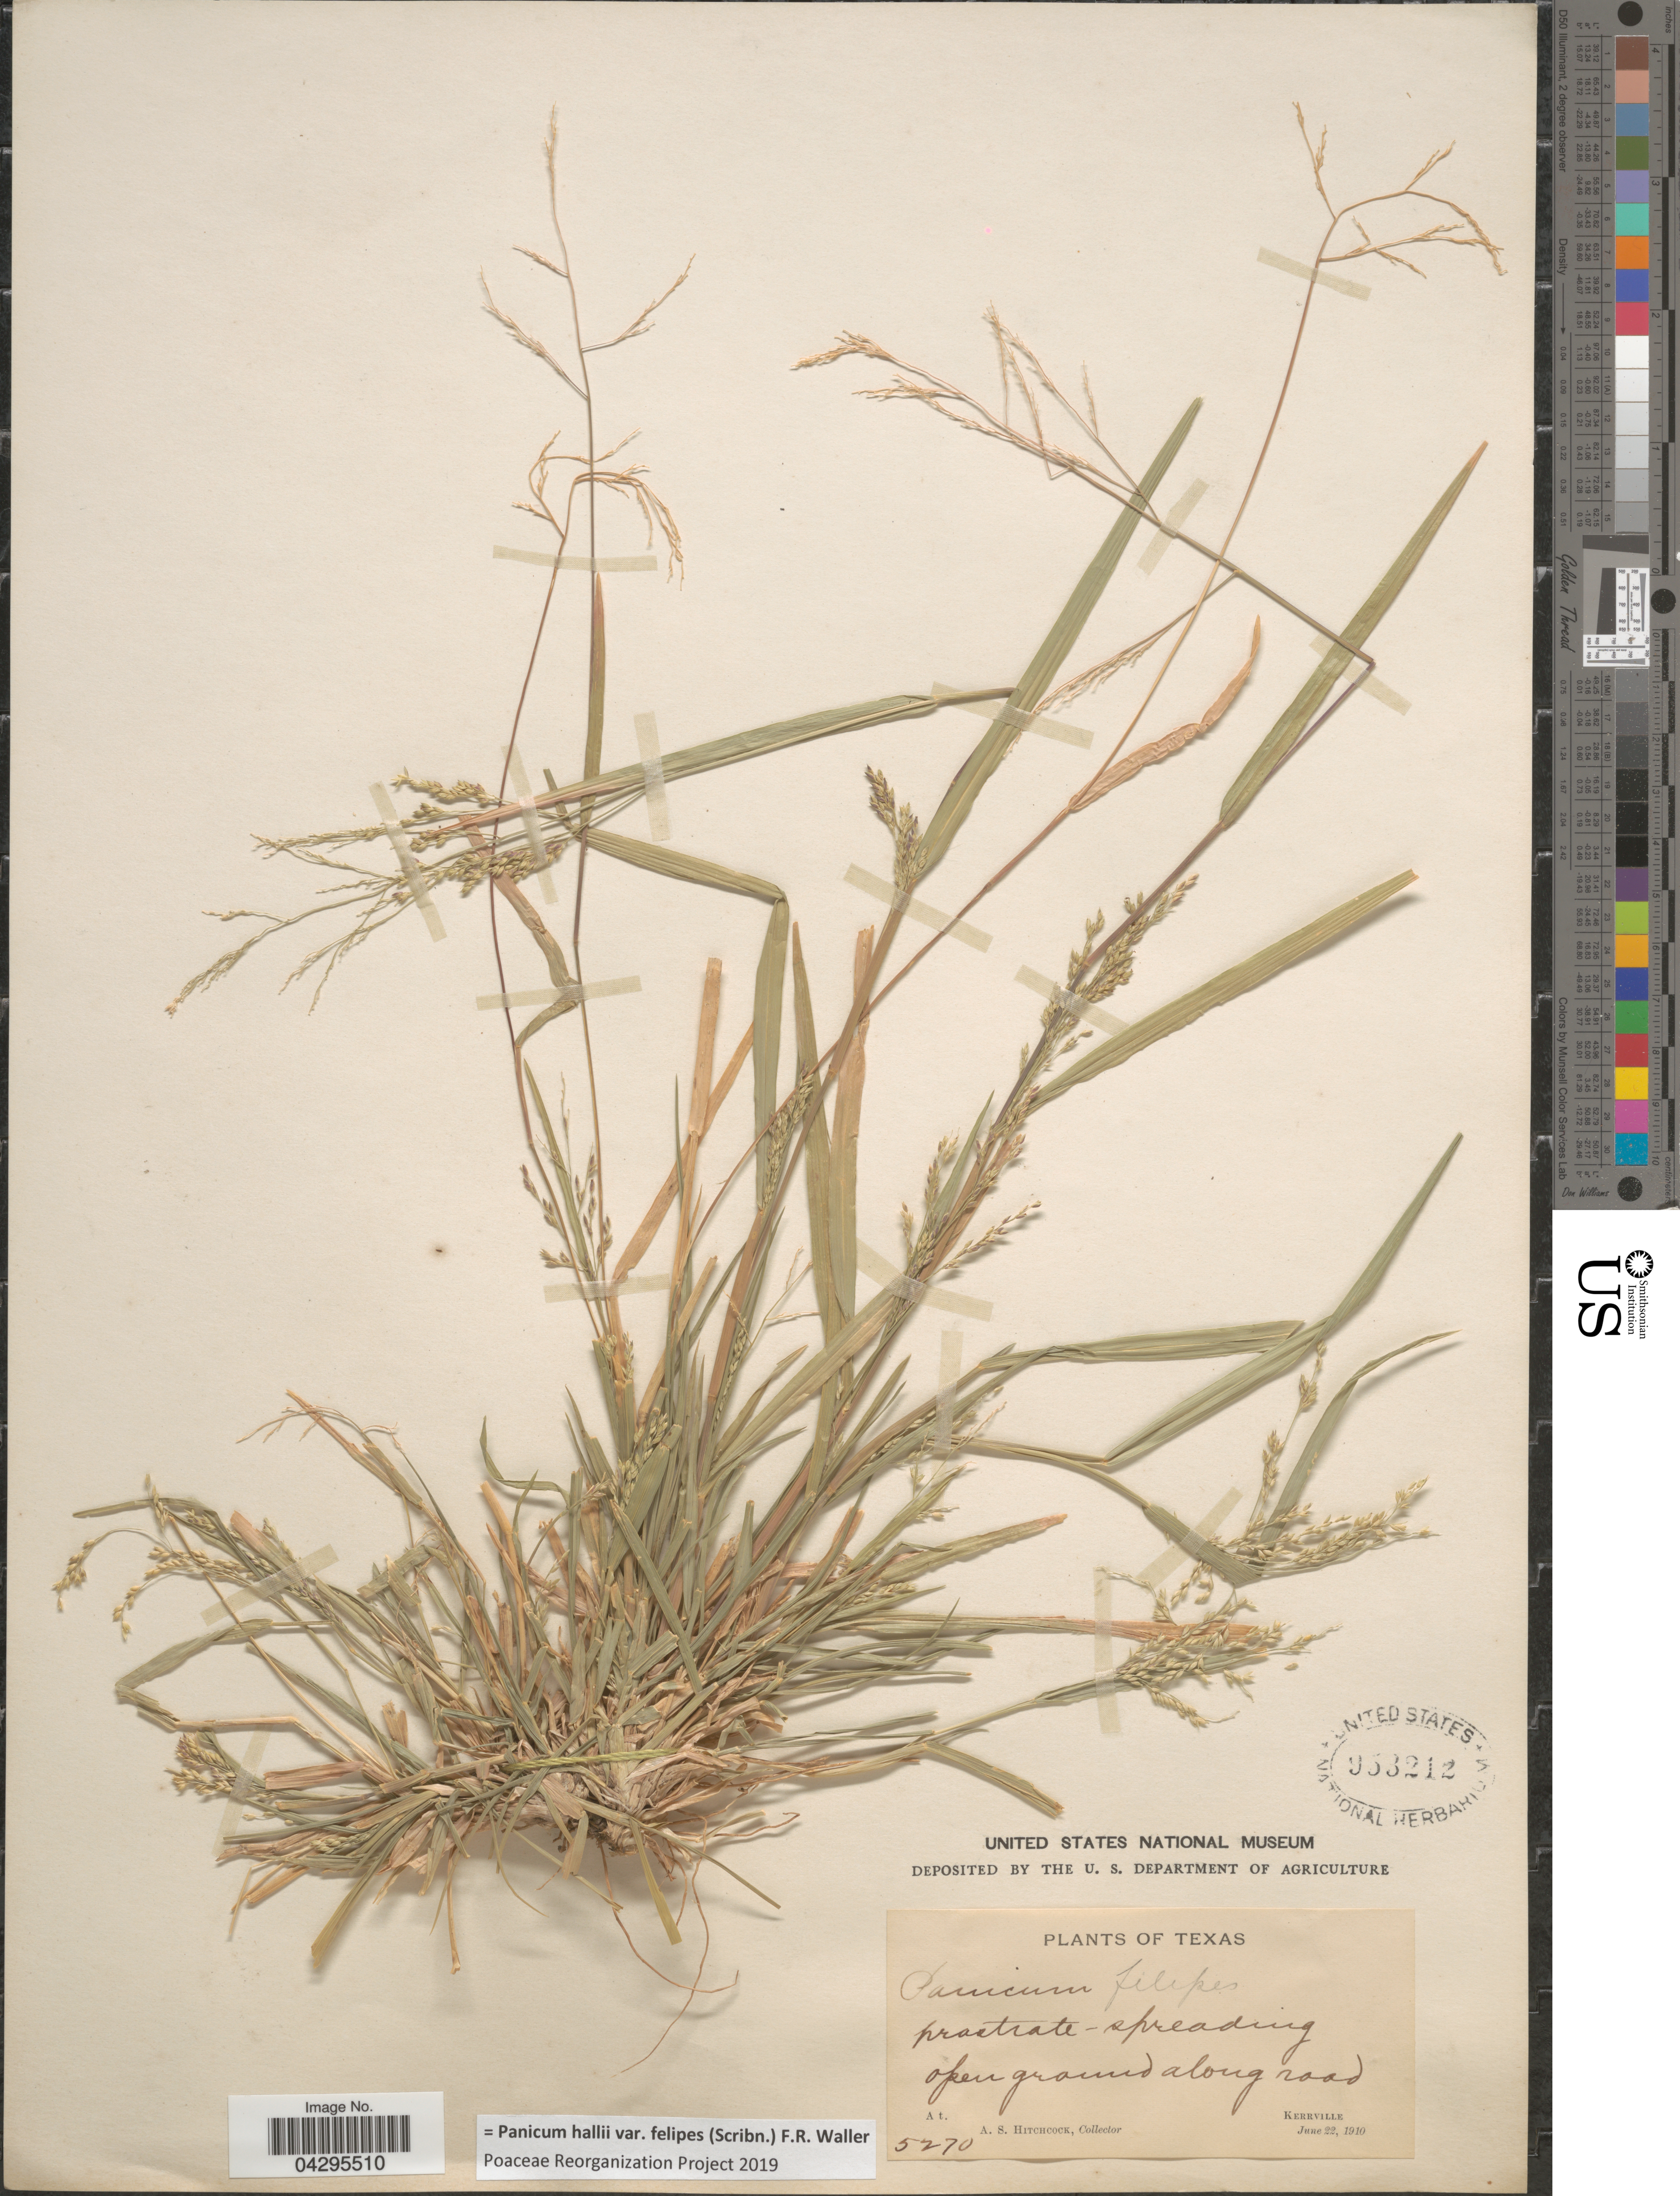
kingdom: Plantae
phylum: Tracheophyta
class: Liliopsida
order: Poales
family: Poaceae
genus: Panicum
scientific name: Panicum hallii var. felipes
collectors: A. S. Hitchcock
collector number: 5270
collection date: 1910-06-22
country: United States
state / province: Texas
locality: Open ground along road. Kerrville.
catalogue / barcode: US 953212